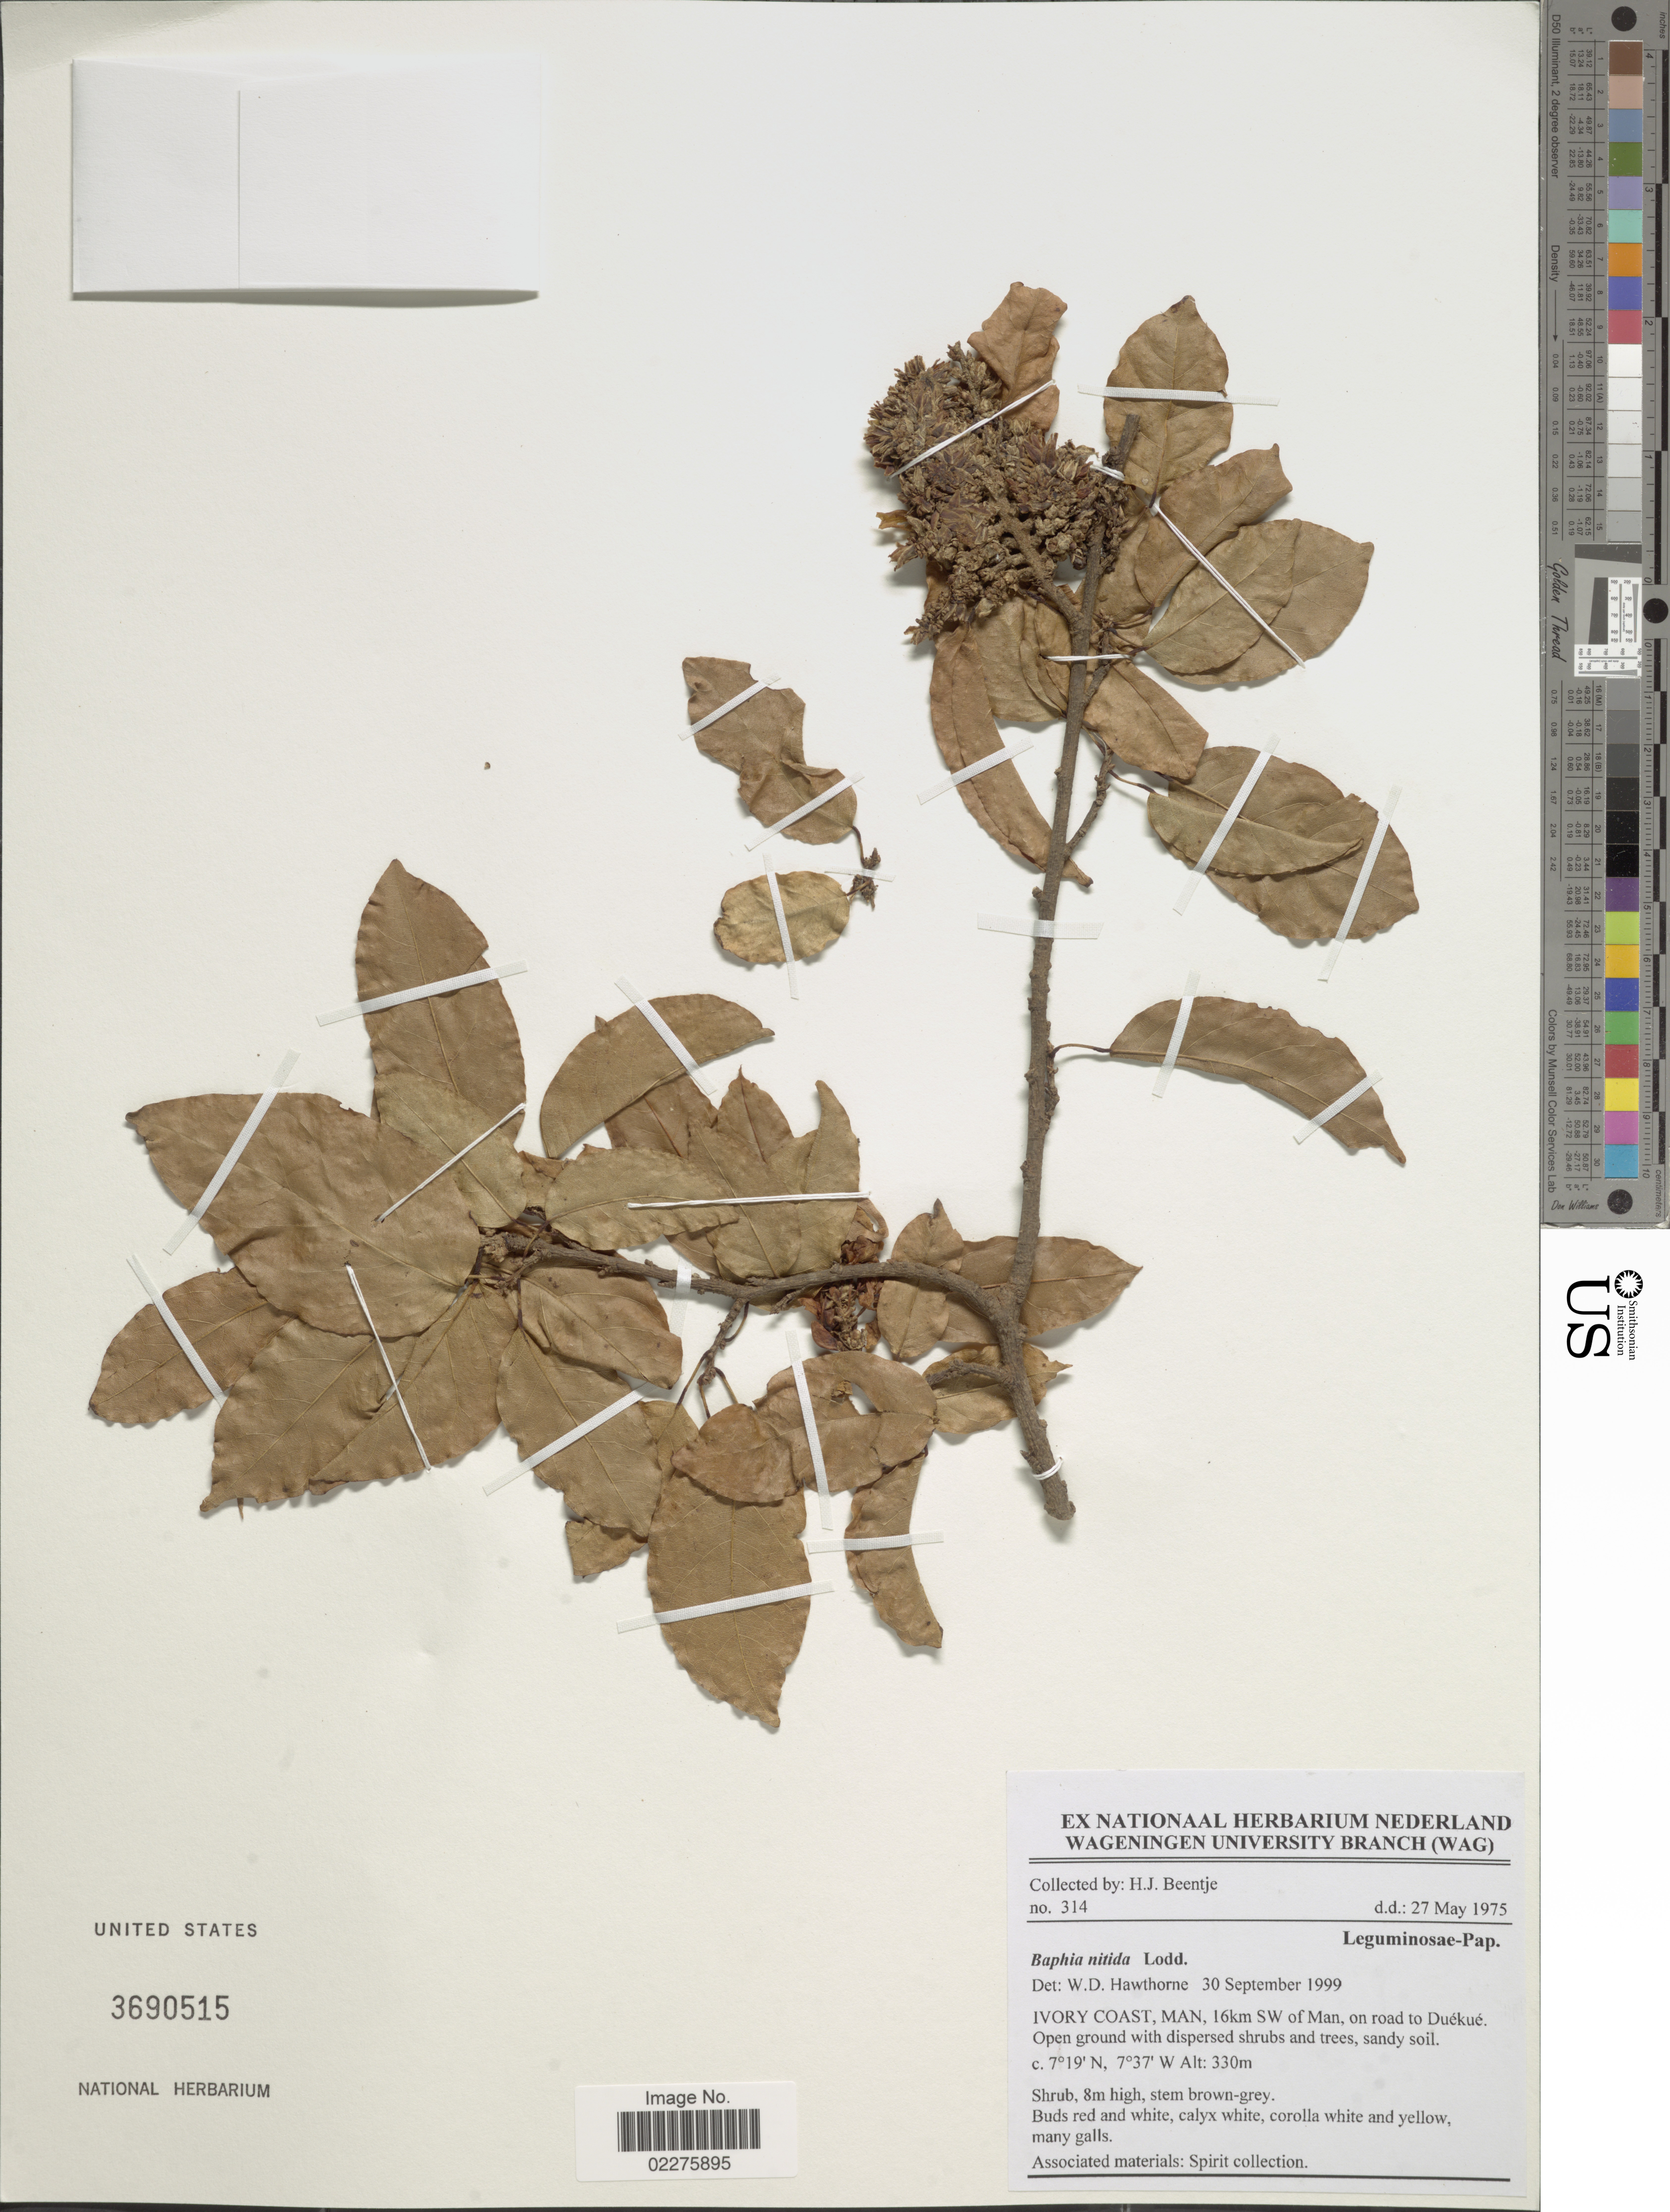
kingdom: Plantae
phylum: Tracheophyta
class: Magnoliopsida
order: Fabales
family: Fabaceae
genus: Baphia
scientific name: Baphia nitida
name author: Lodd.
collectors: H. J. Beentje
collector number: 314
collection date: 1975-05-27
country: Ivory Coast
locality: Man, 16 km SW of Man, on road to Duekue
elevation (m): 330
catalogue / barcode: US 3690515